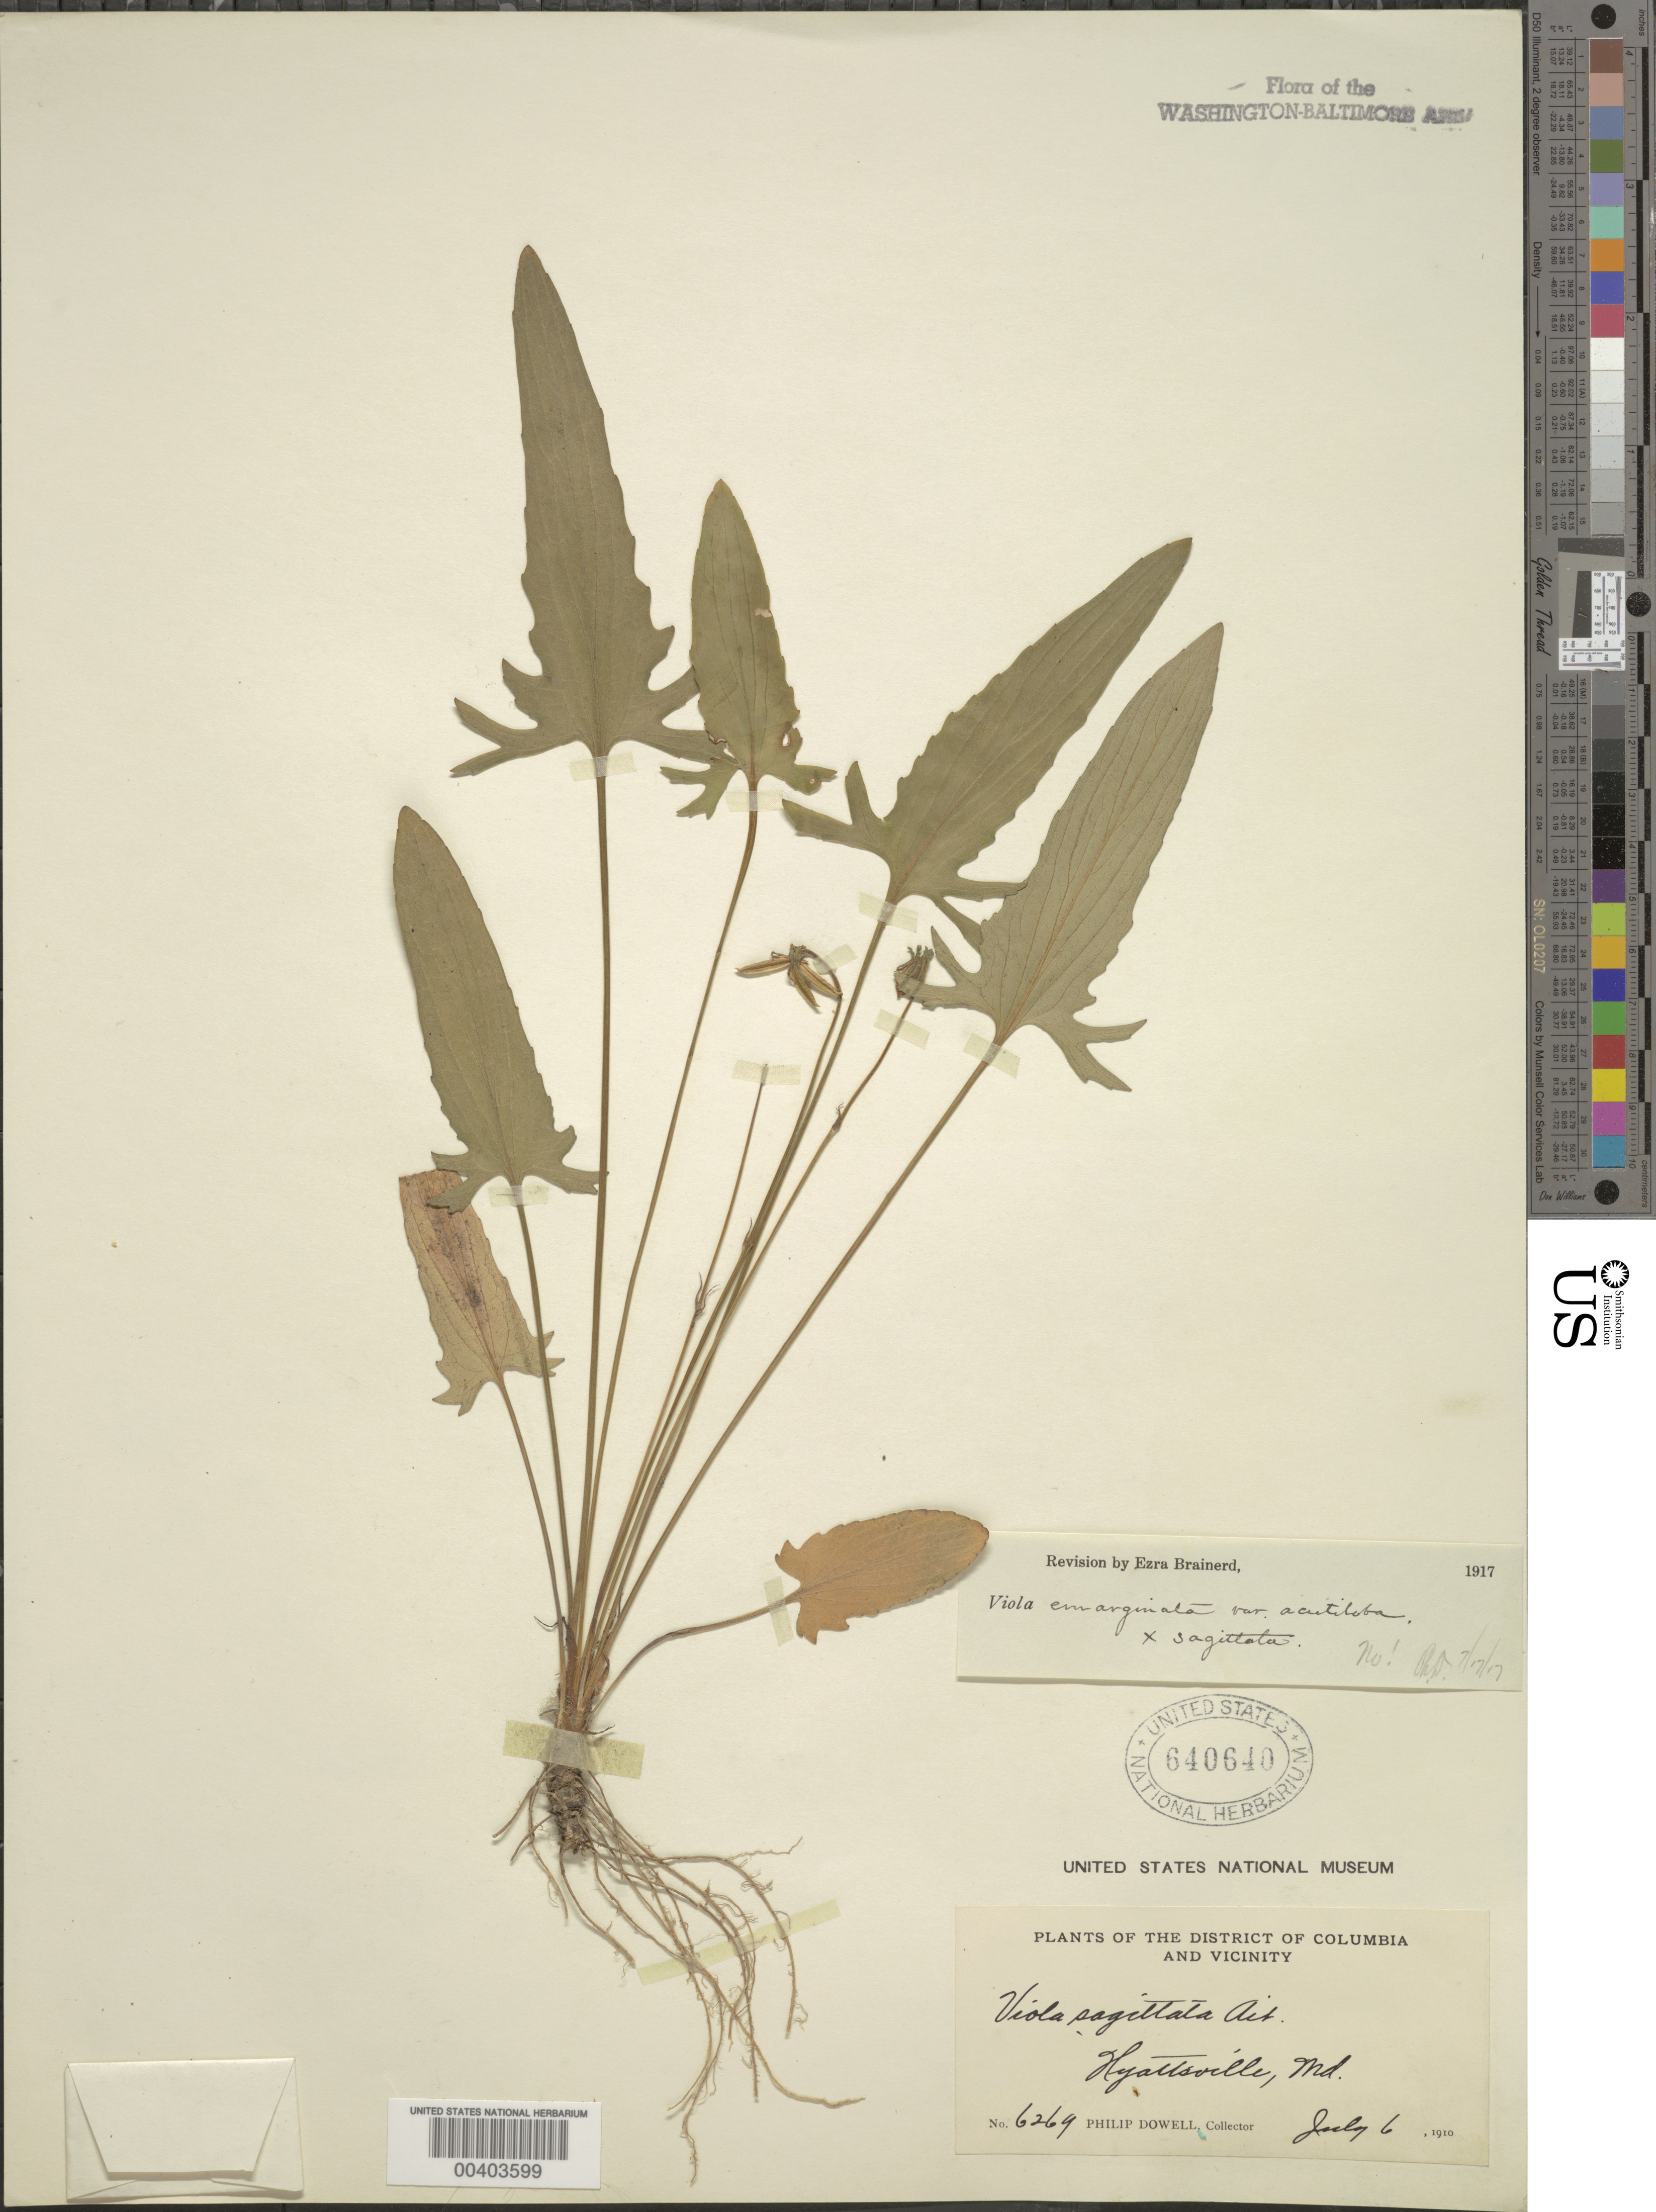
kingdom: Plantae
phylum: Tracheophyta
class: Magnoliopsida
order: Malpighiales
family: Violaceae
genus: Viola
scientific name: Viola sagittata var. sagittata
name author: Aiton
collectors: P. Dowell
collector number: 6269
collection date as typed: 06 Jul 1910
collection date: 1910-07-06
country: United States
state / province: Maryland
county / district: Prince George's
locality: Hyattsville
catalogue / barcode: US 640640